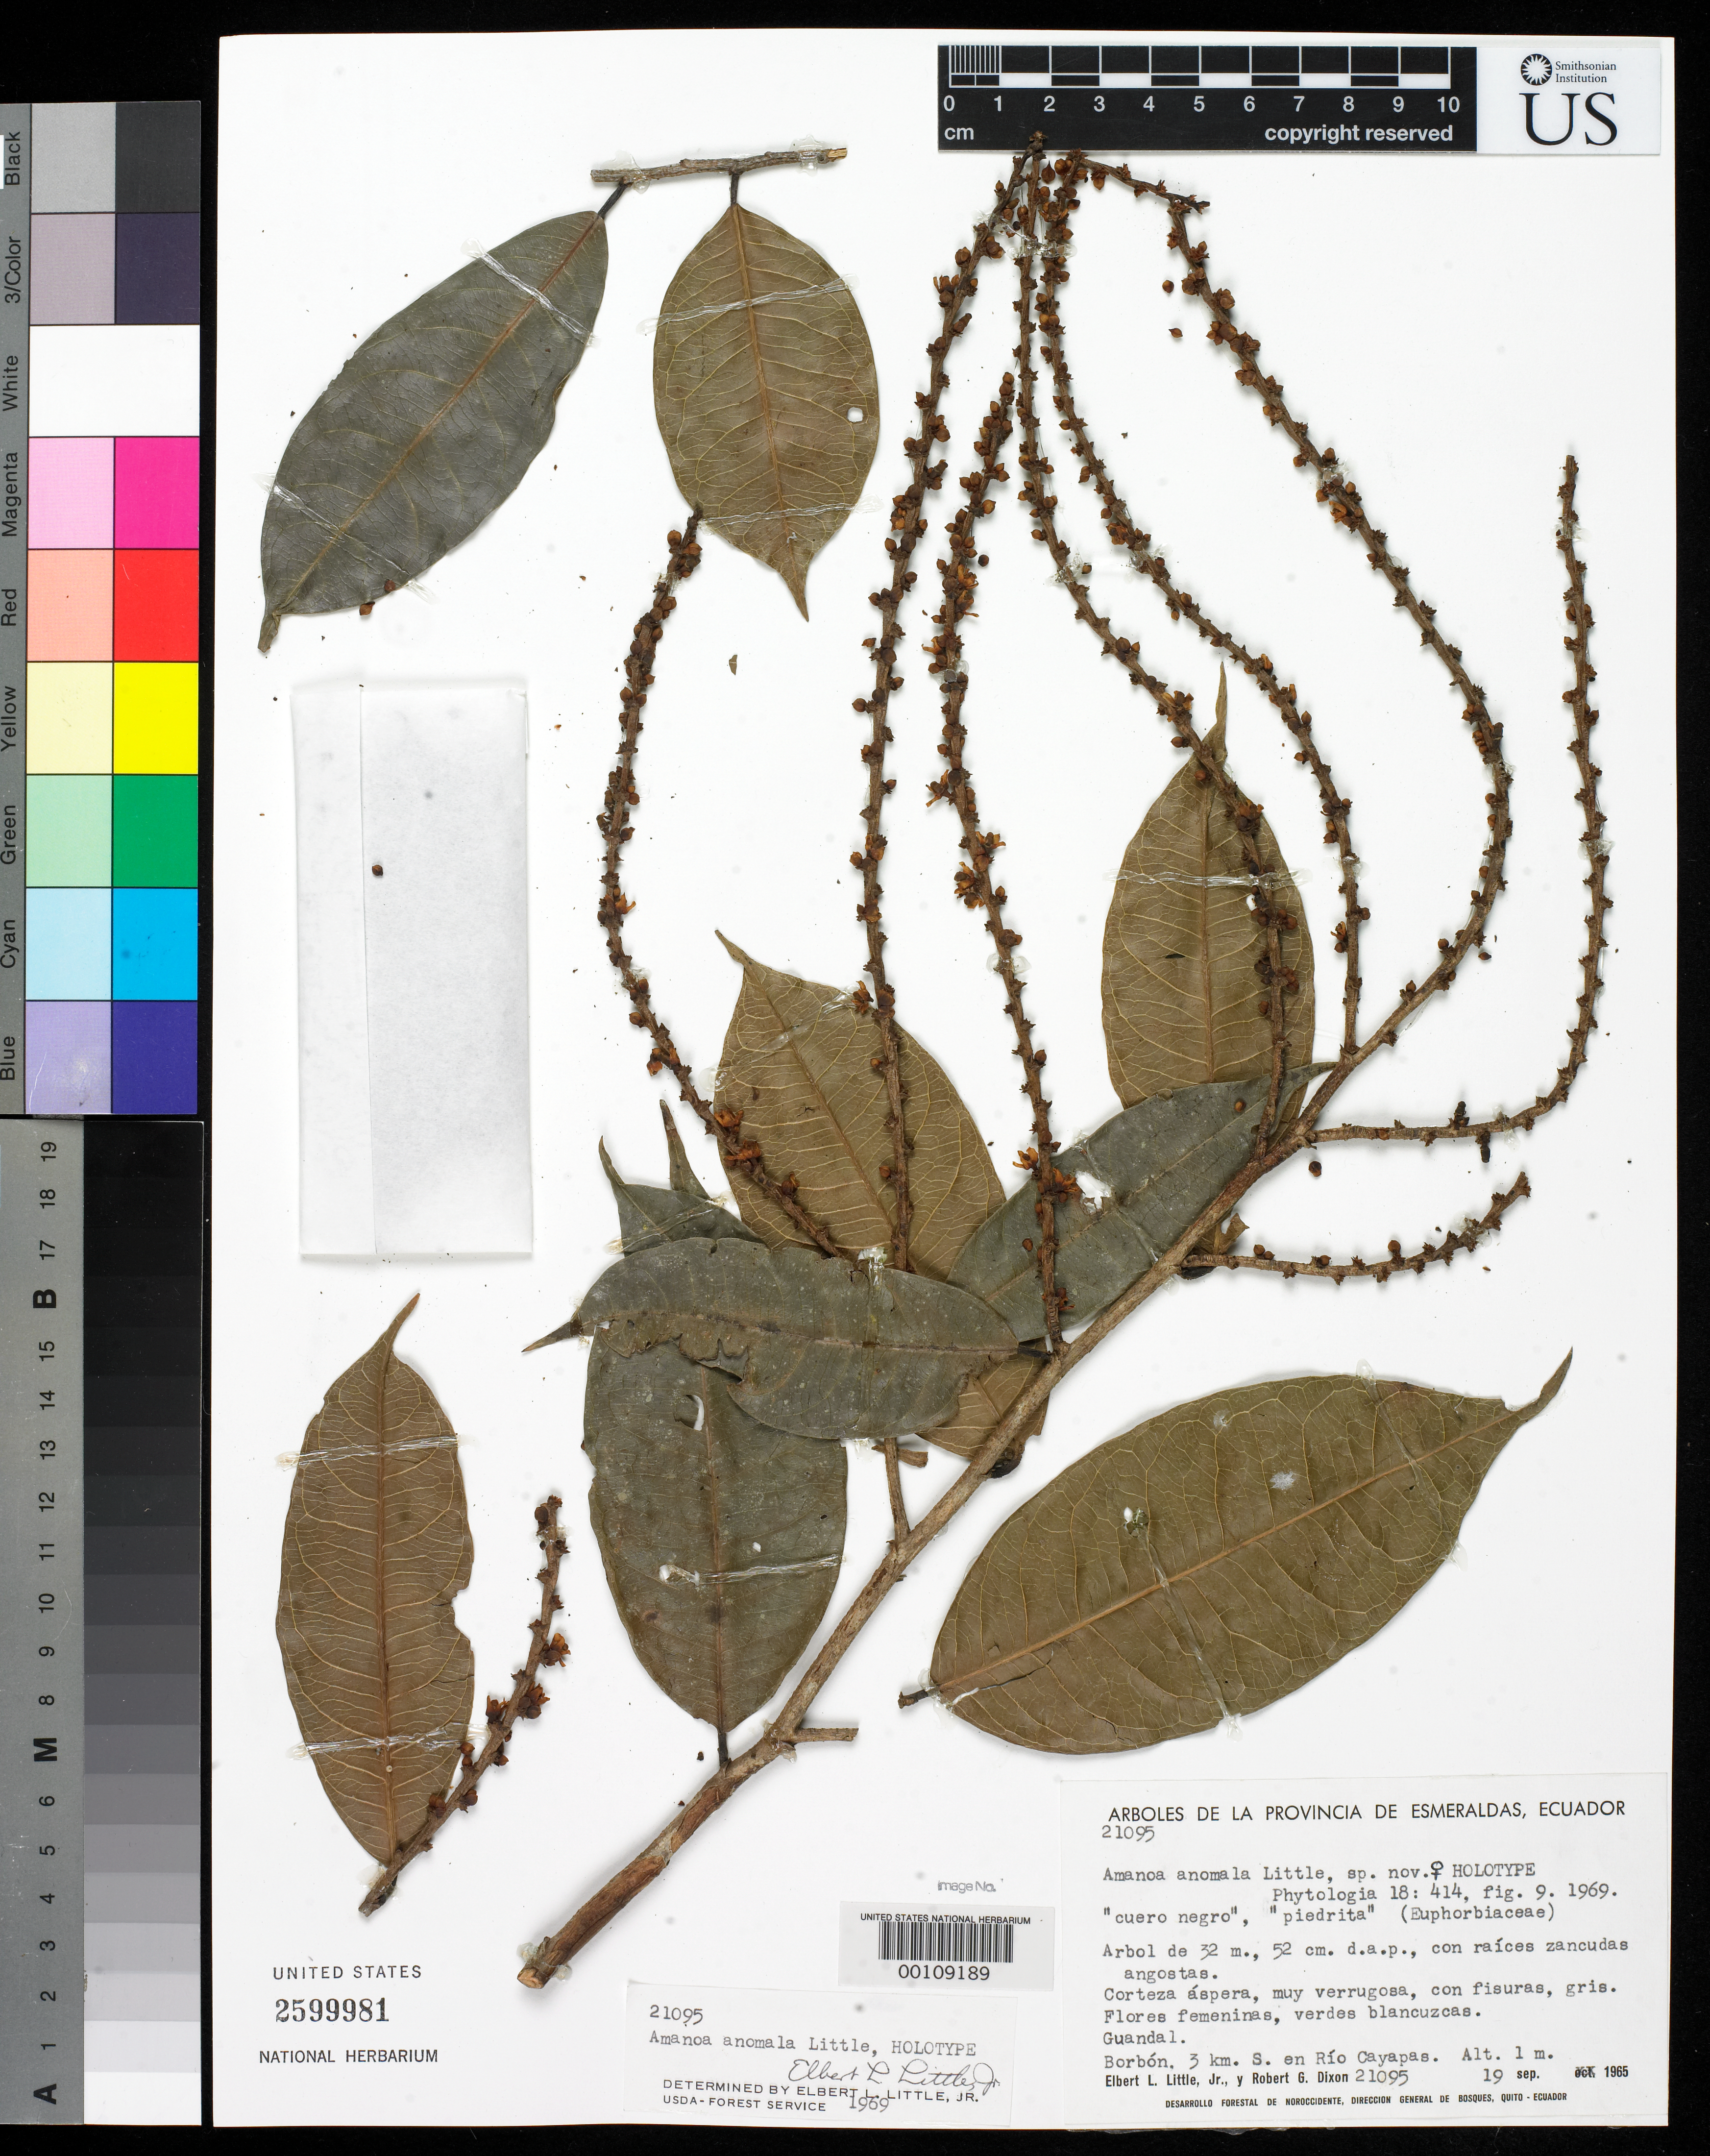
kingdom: Plantae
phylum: Tracheophyta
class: Magnoliopsida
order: Malpighiales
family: Phyllanthaceae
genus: Amanoa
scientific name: Amanoa anomala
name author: Little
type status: Holotype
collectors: E. L. Little & R. G. Dixon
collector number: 21095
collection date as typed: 19 Sep 1965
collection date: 1965-09-19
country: Ecuador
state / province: Esmeraldas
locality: Borbon, 3 km S Rio Cayapas.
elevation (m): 1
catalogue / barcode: US 2599981